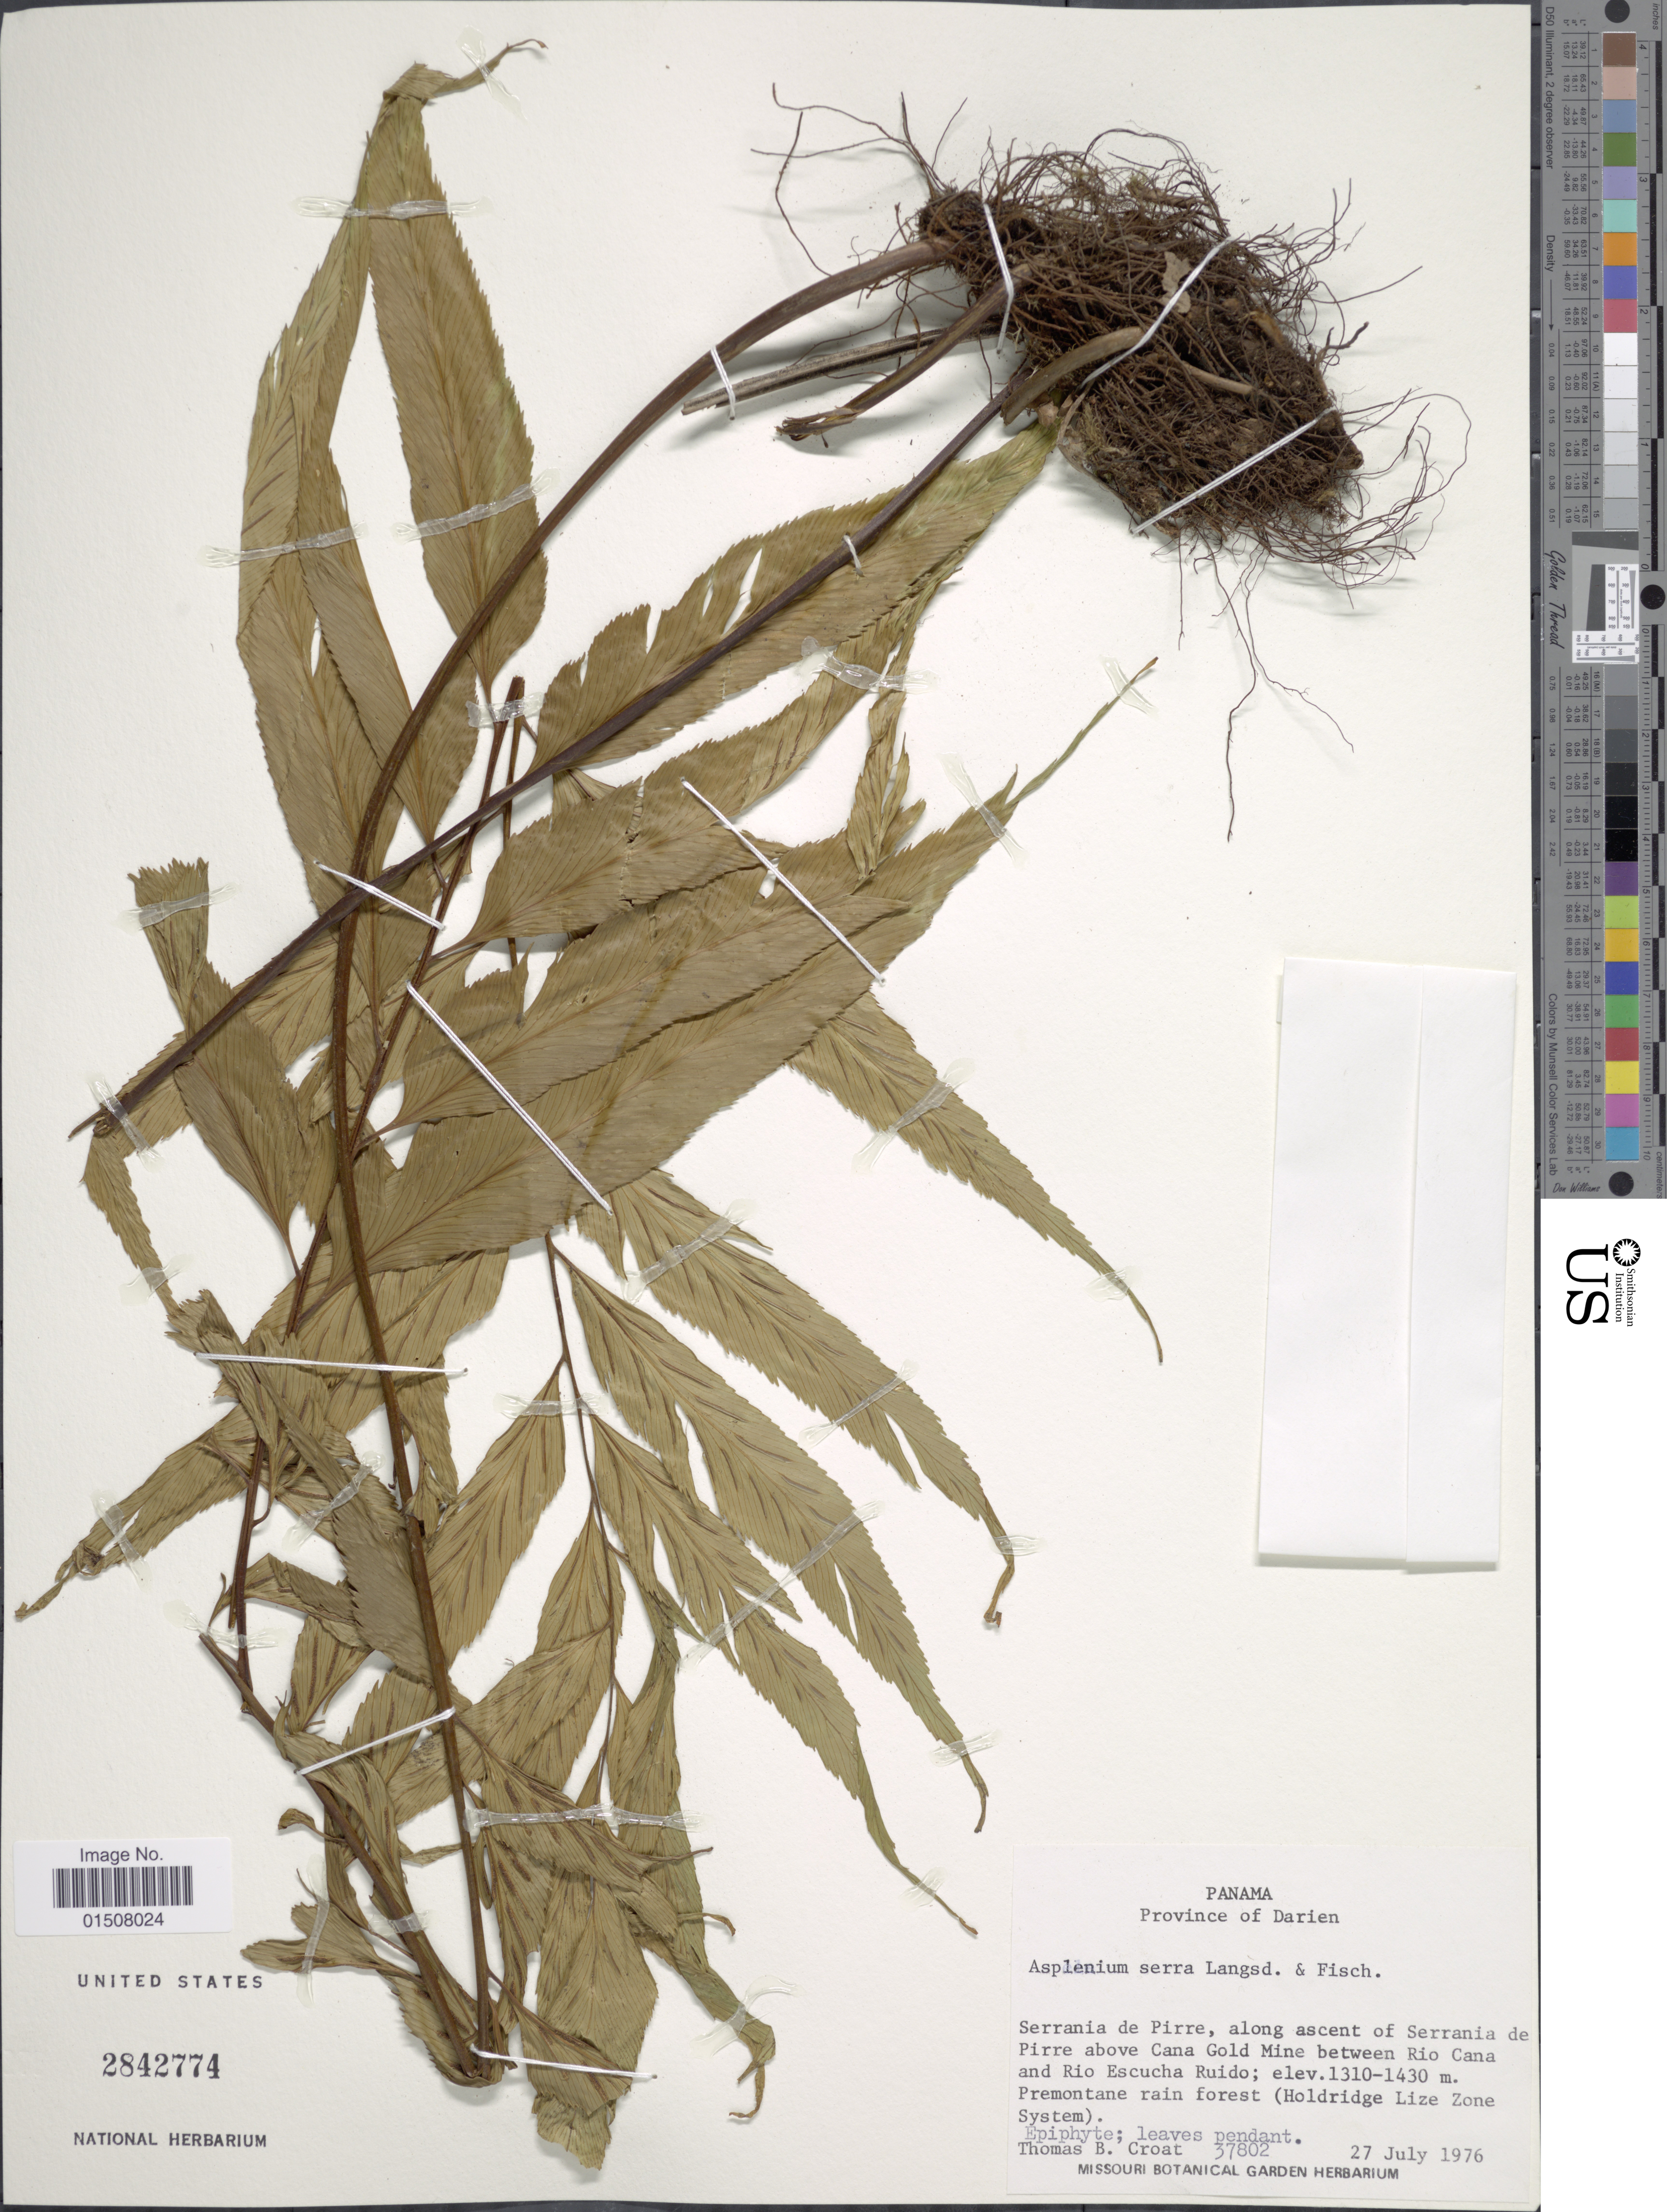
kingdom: Plantae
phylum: Tracheophyta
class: Polypodiopsida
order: Polypodiales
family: Aspleniaceae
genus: Asplenium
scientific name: Asplenium serra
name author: Langsd. & Fisch.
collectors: T. B. Croat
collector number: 37802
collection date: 1976-07-27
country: Panama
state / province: Darién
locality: Serrania de Pirre,along ascent of Serrania de Pirre above Cana Gold Mine between Rio Cana and Rio Eschucha Ruido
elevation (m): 1310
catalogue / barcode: US 2842774